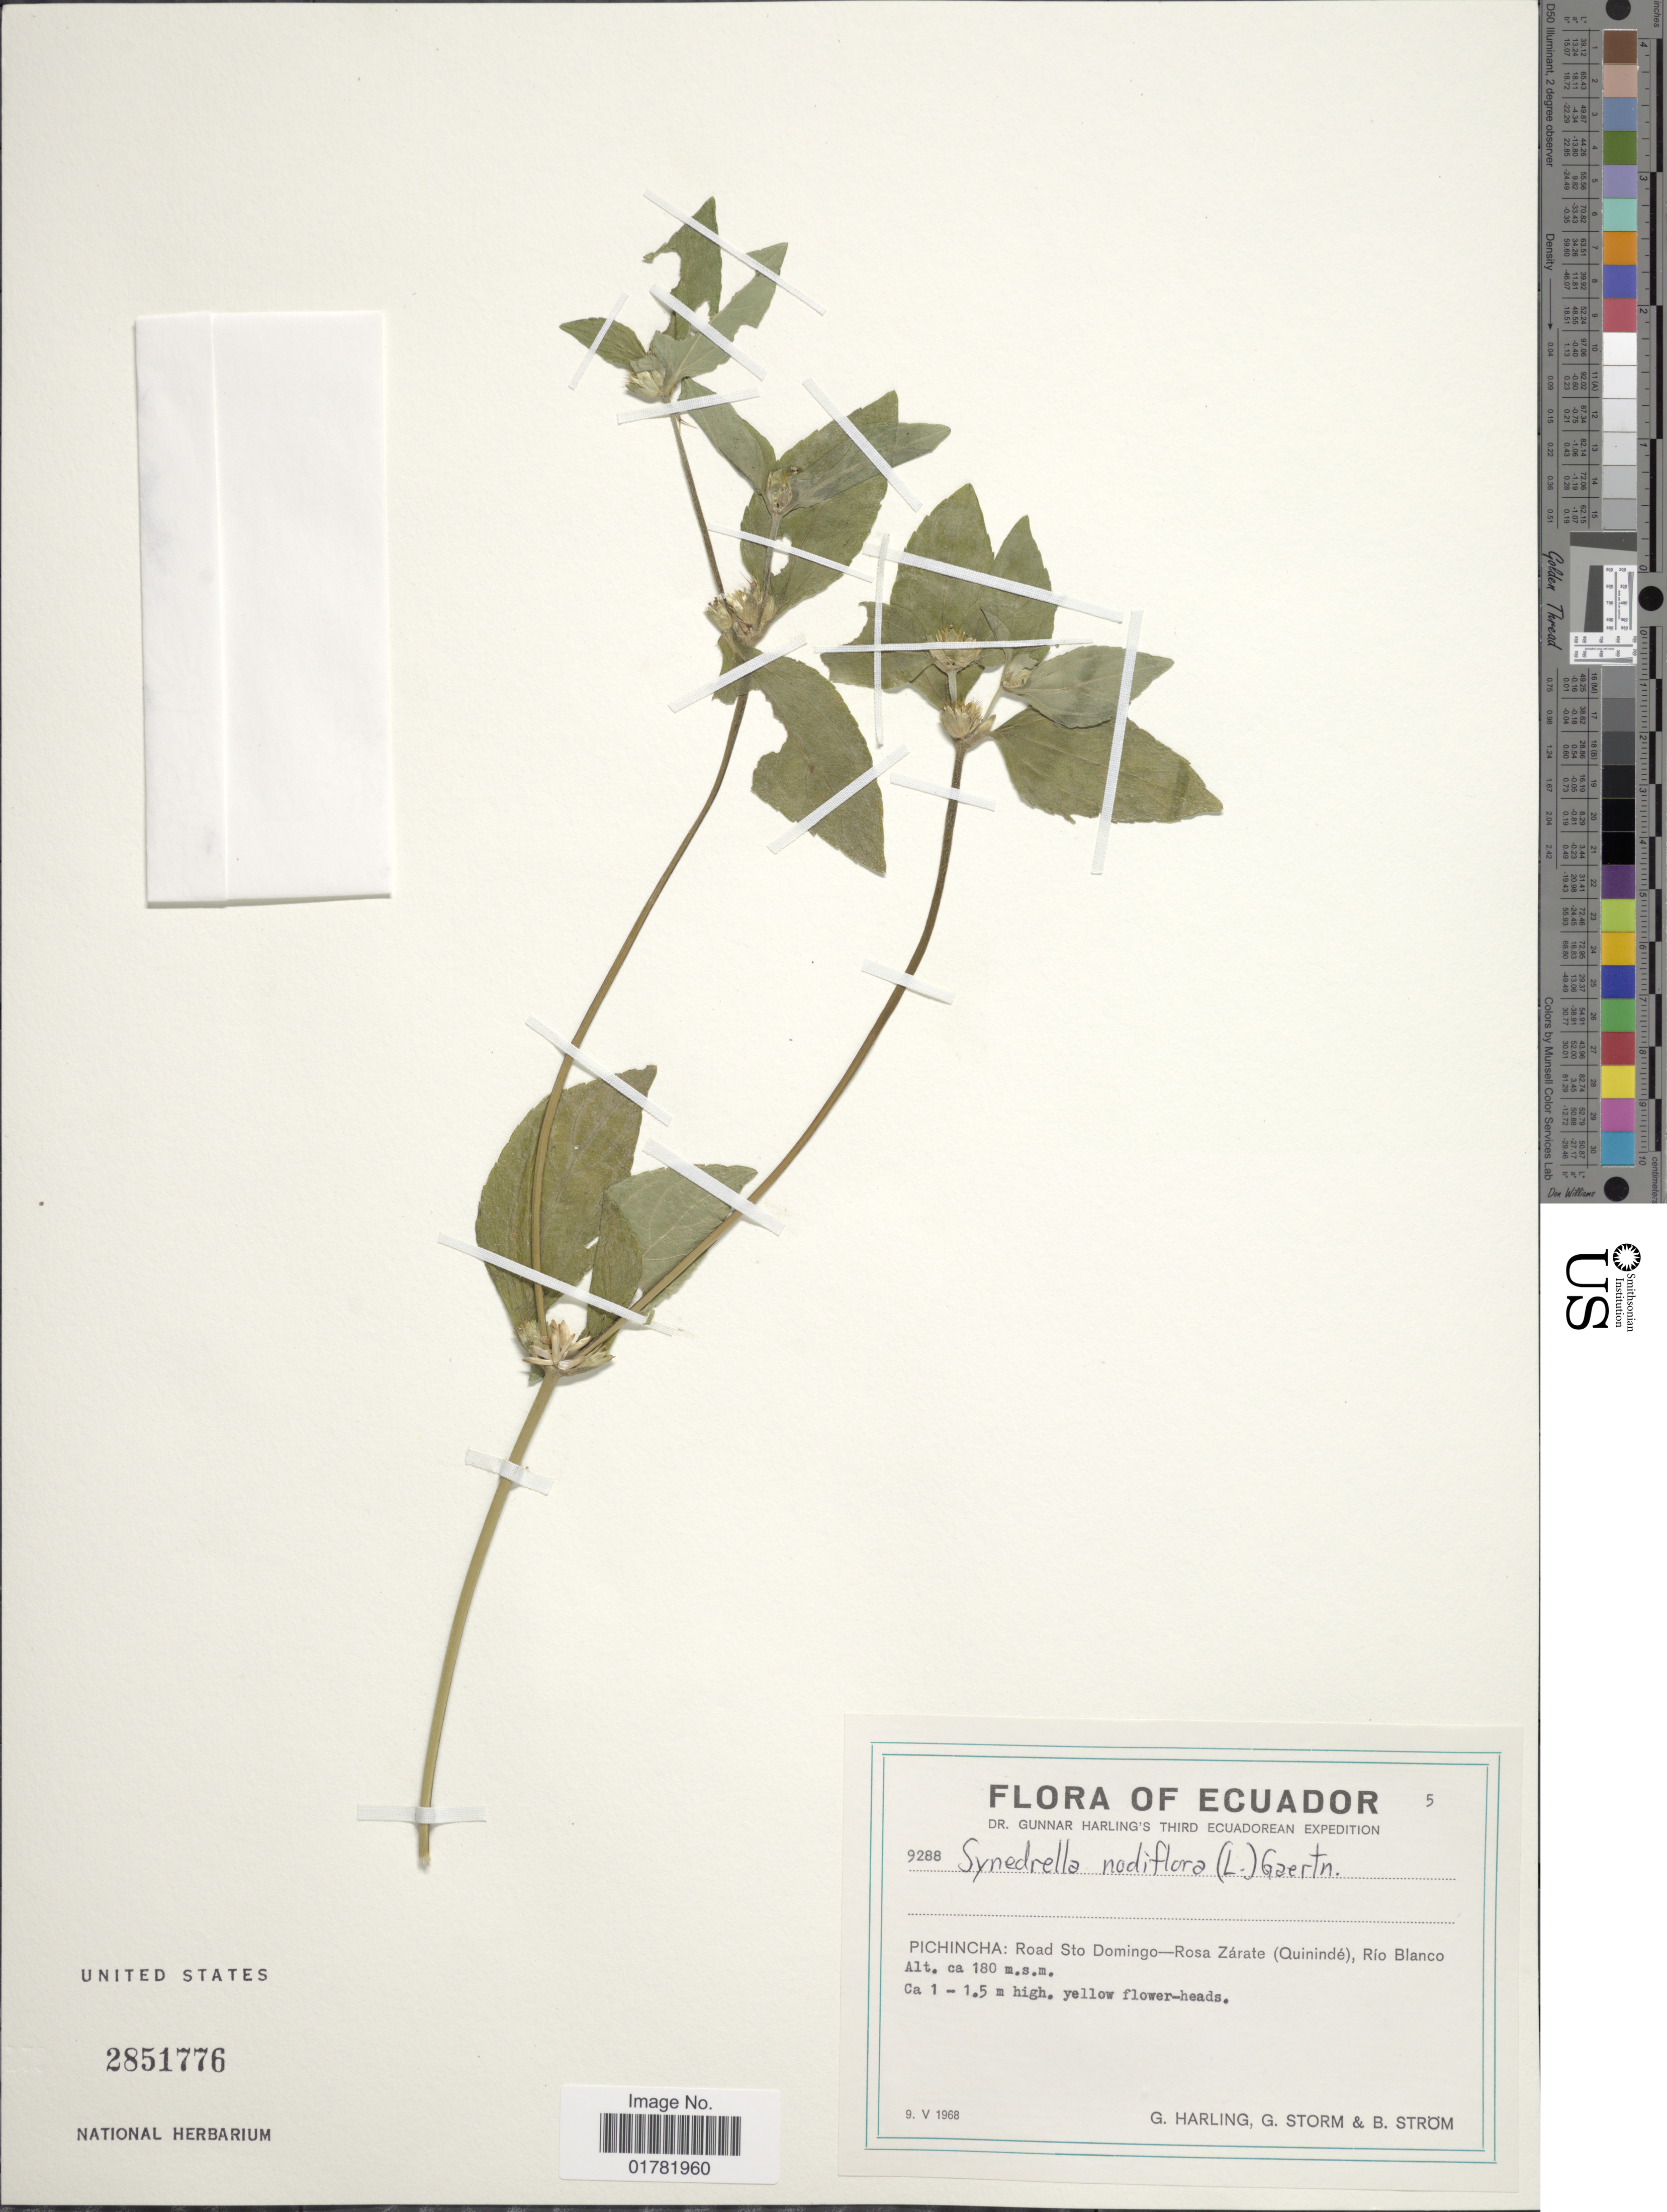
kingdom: Plantae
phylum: Tracheophyta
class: Magnoliopsida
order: Asterales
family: Asteraceae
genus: Synedrella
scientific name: Synedrella nodiflora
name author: (L.) Gaertn.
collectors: G. Harling, G. Storm & B. Ström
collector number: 9288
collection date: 1968-05-09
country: Ecuador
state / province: Pichincha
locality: Road to Sto Domingo-Rosa Zárate (QUinindé), Rio Blanco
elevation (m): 180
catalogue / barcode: US 2851776